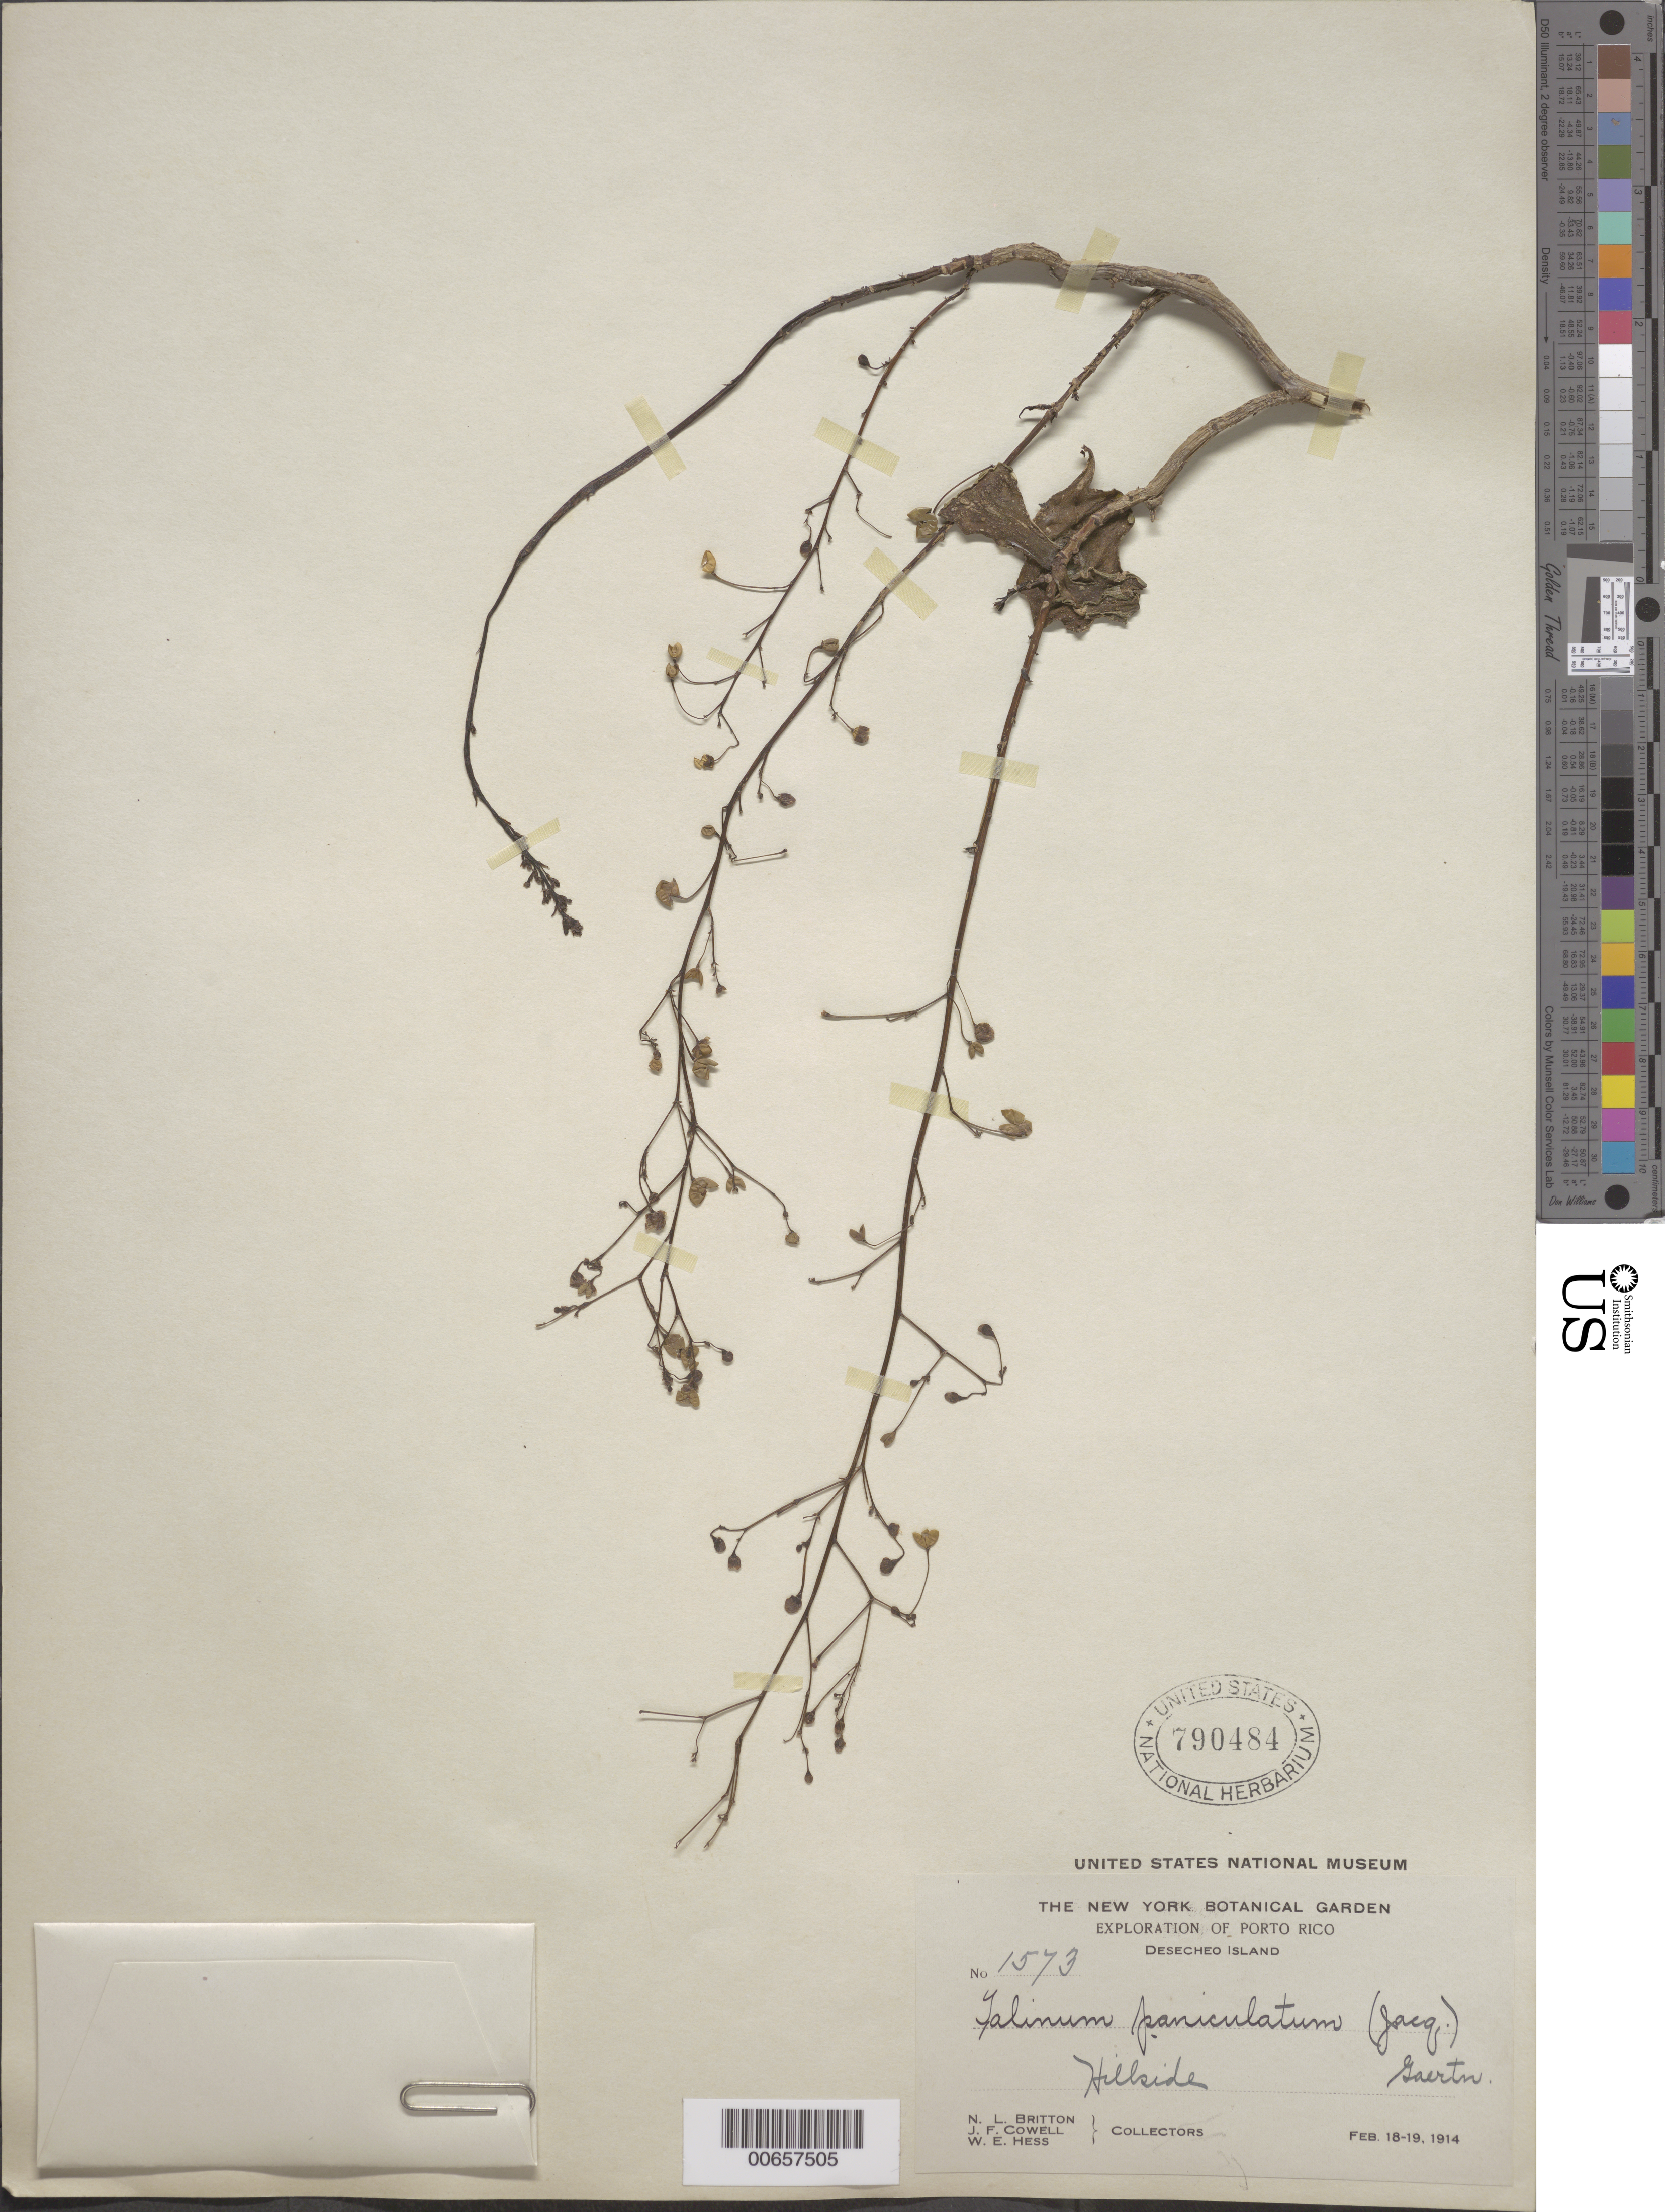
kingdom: Plantae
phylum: Tracheophyta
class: Magnoliopsida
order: Caryophyllales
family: Talinaceae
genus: Talinum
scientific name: Talinum paniculatum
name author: (Jacq.) Gaertn.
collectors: N. Britton, J. F. Cowell & W. Hess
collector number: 1573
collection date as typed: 18 Feb 1914 and 19 Feb 1914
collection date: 1914-02-18,1914-02-19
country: Puerto Rico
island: Desecheo Island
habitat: Hillside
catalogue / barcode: US 790484